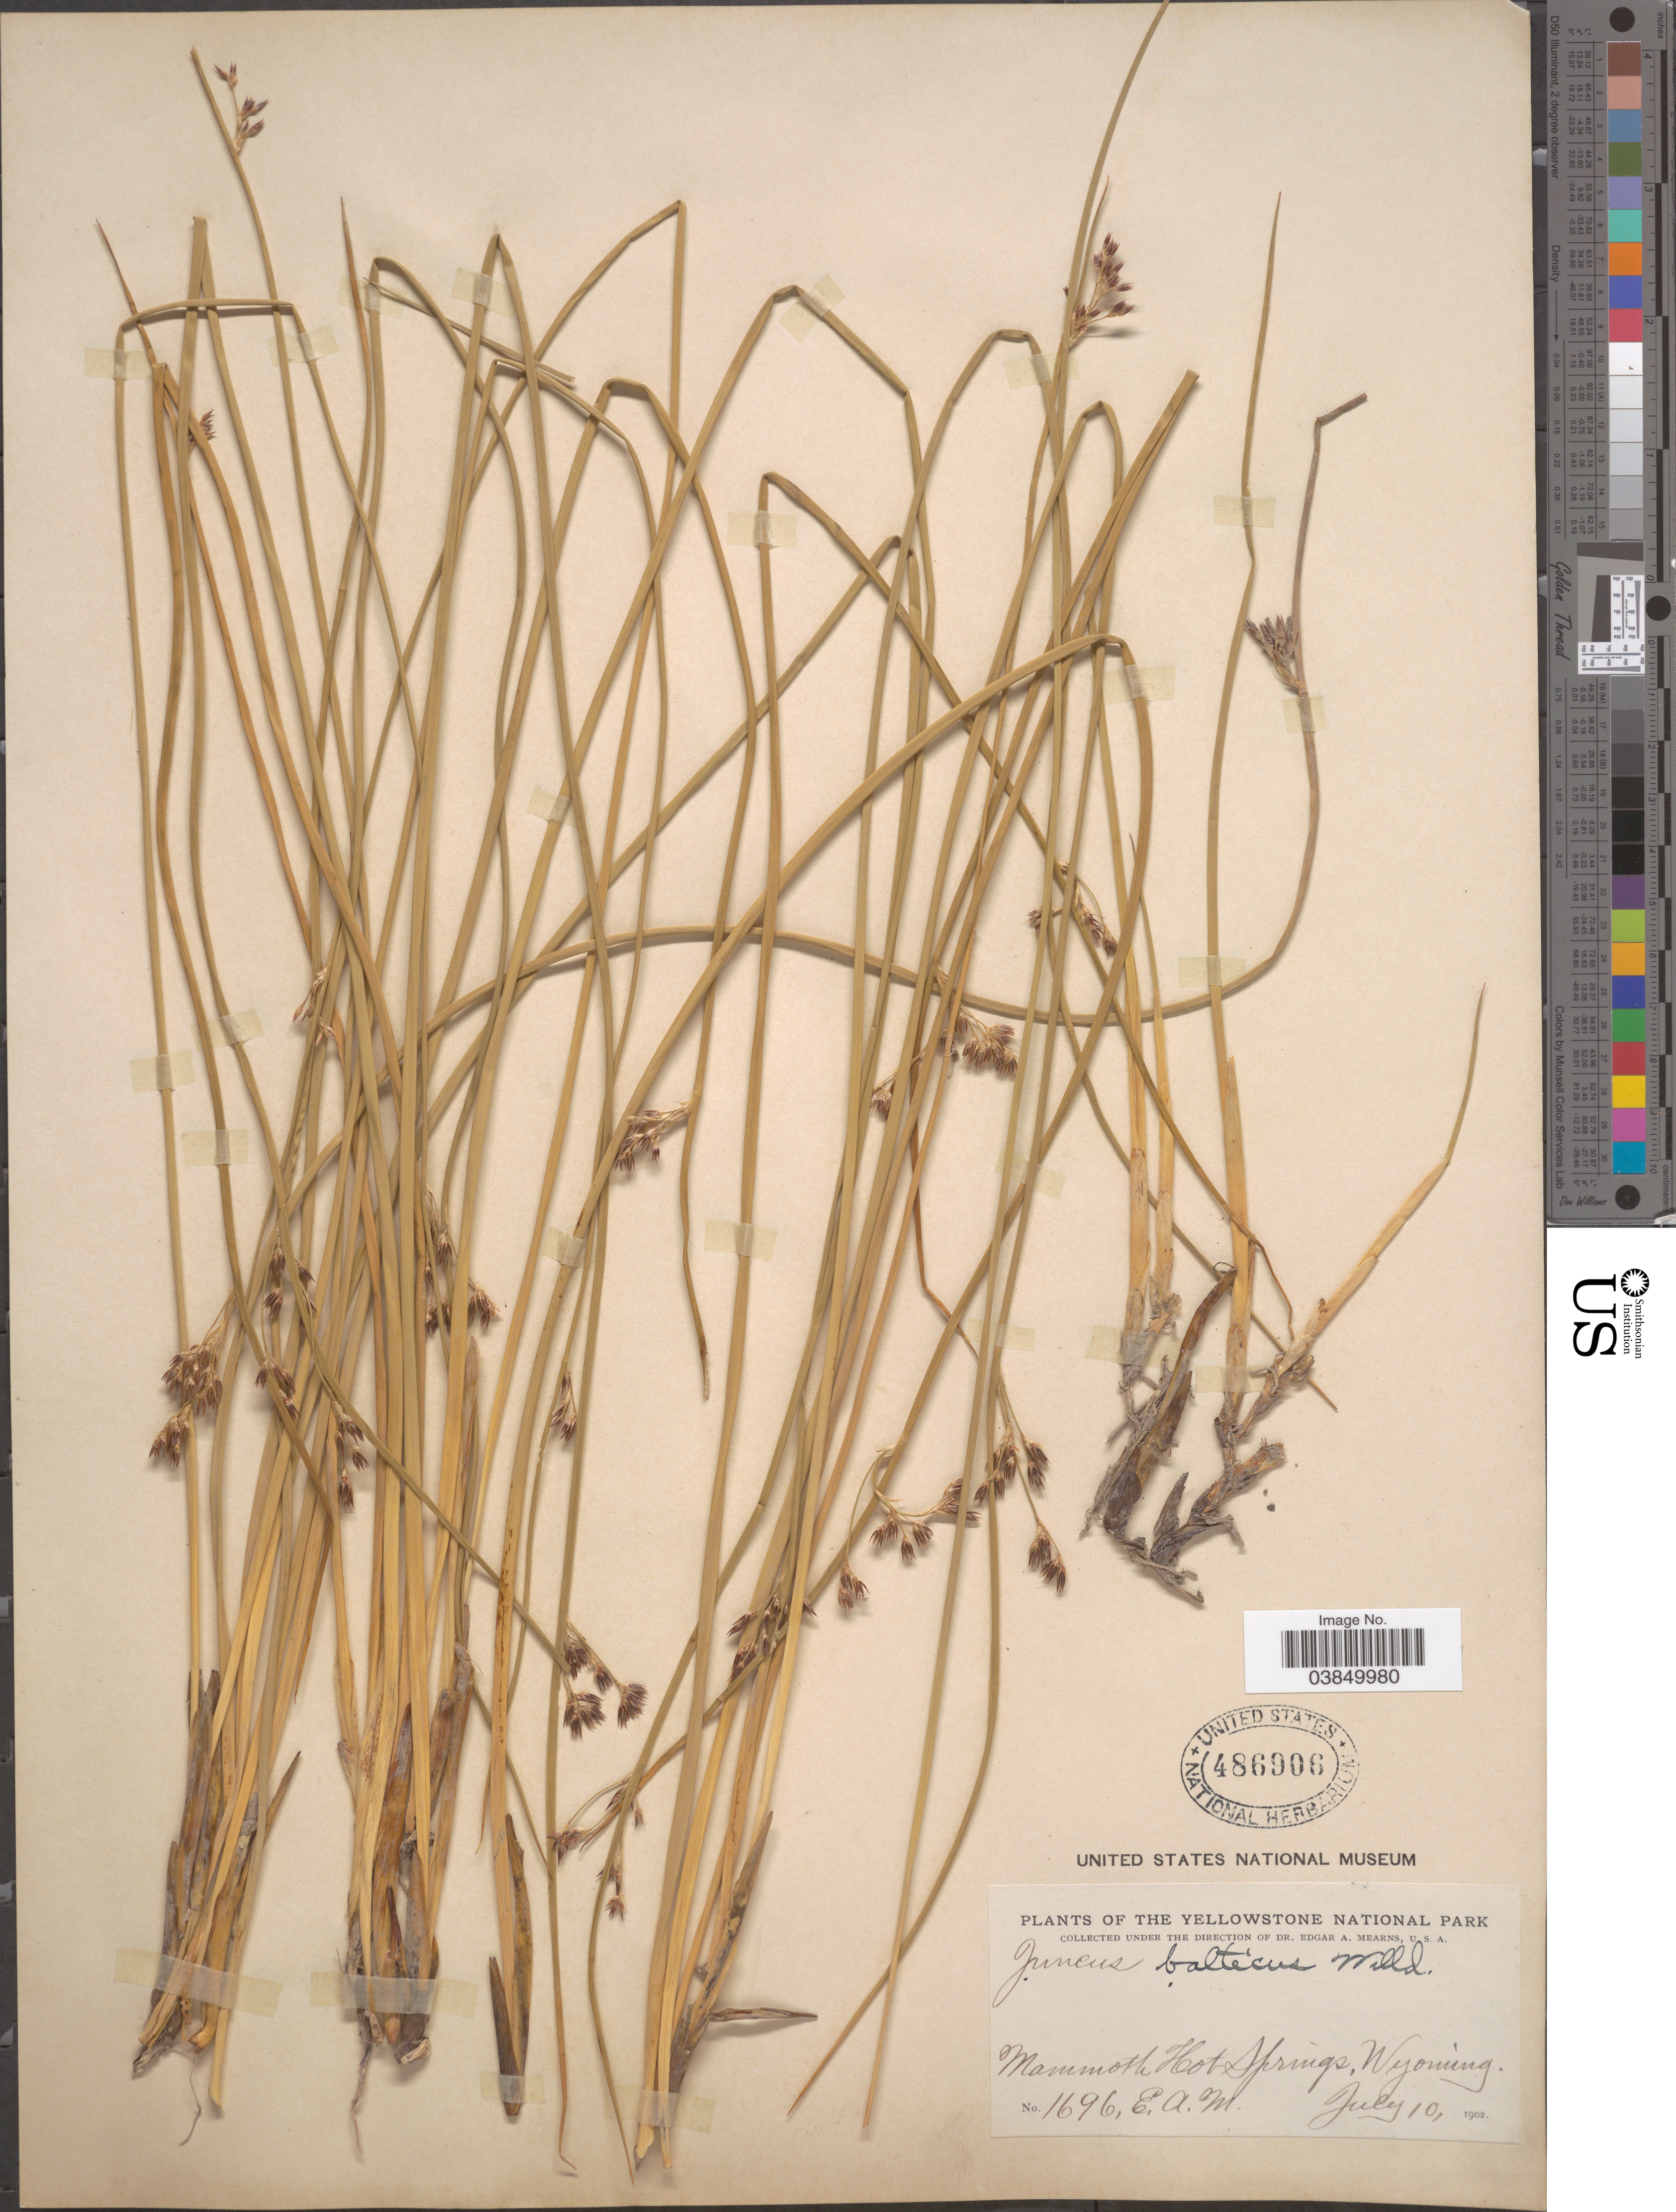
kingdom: Plantae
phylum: Tracheophyta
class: Liliopsida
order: Poales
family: Juncaceae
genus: Juncus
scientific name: Juncus balticus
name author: Willd.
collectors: E. A. Mearns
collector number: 1696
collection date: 1902-07-10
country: United States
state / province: Wyoming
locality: The Yellowstone National Park. Mammoth Hot Springs.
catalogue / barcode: US 486906